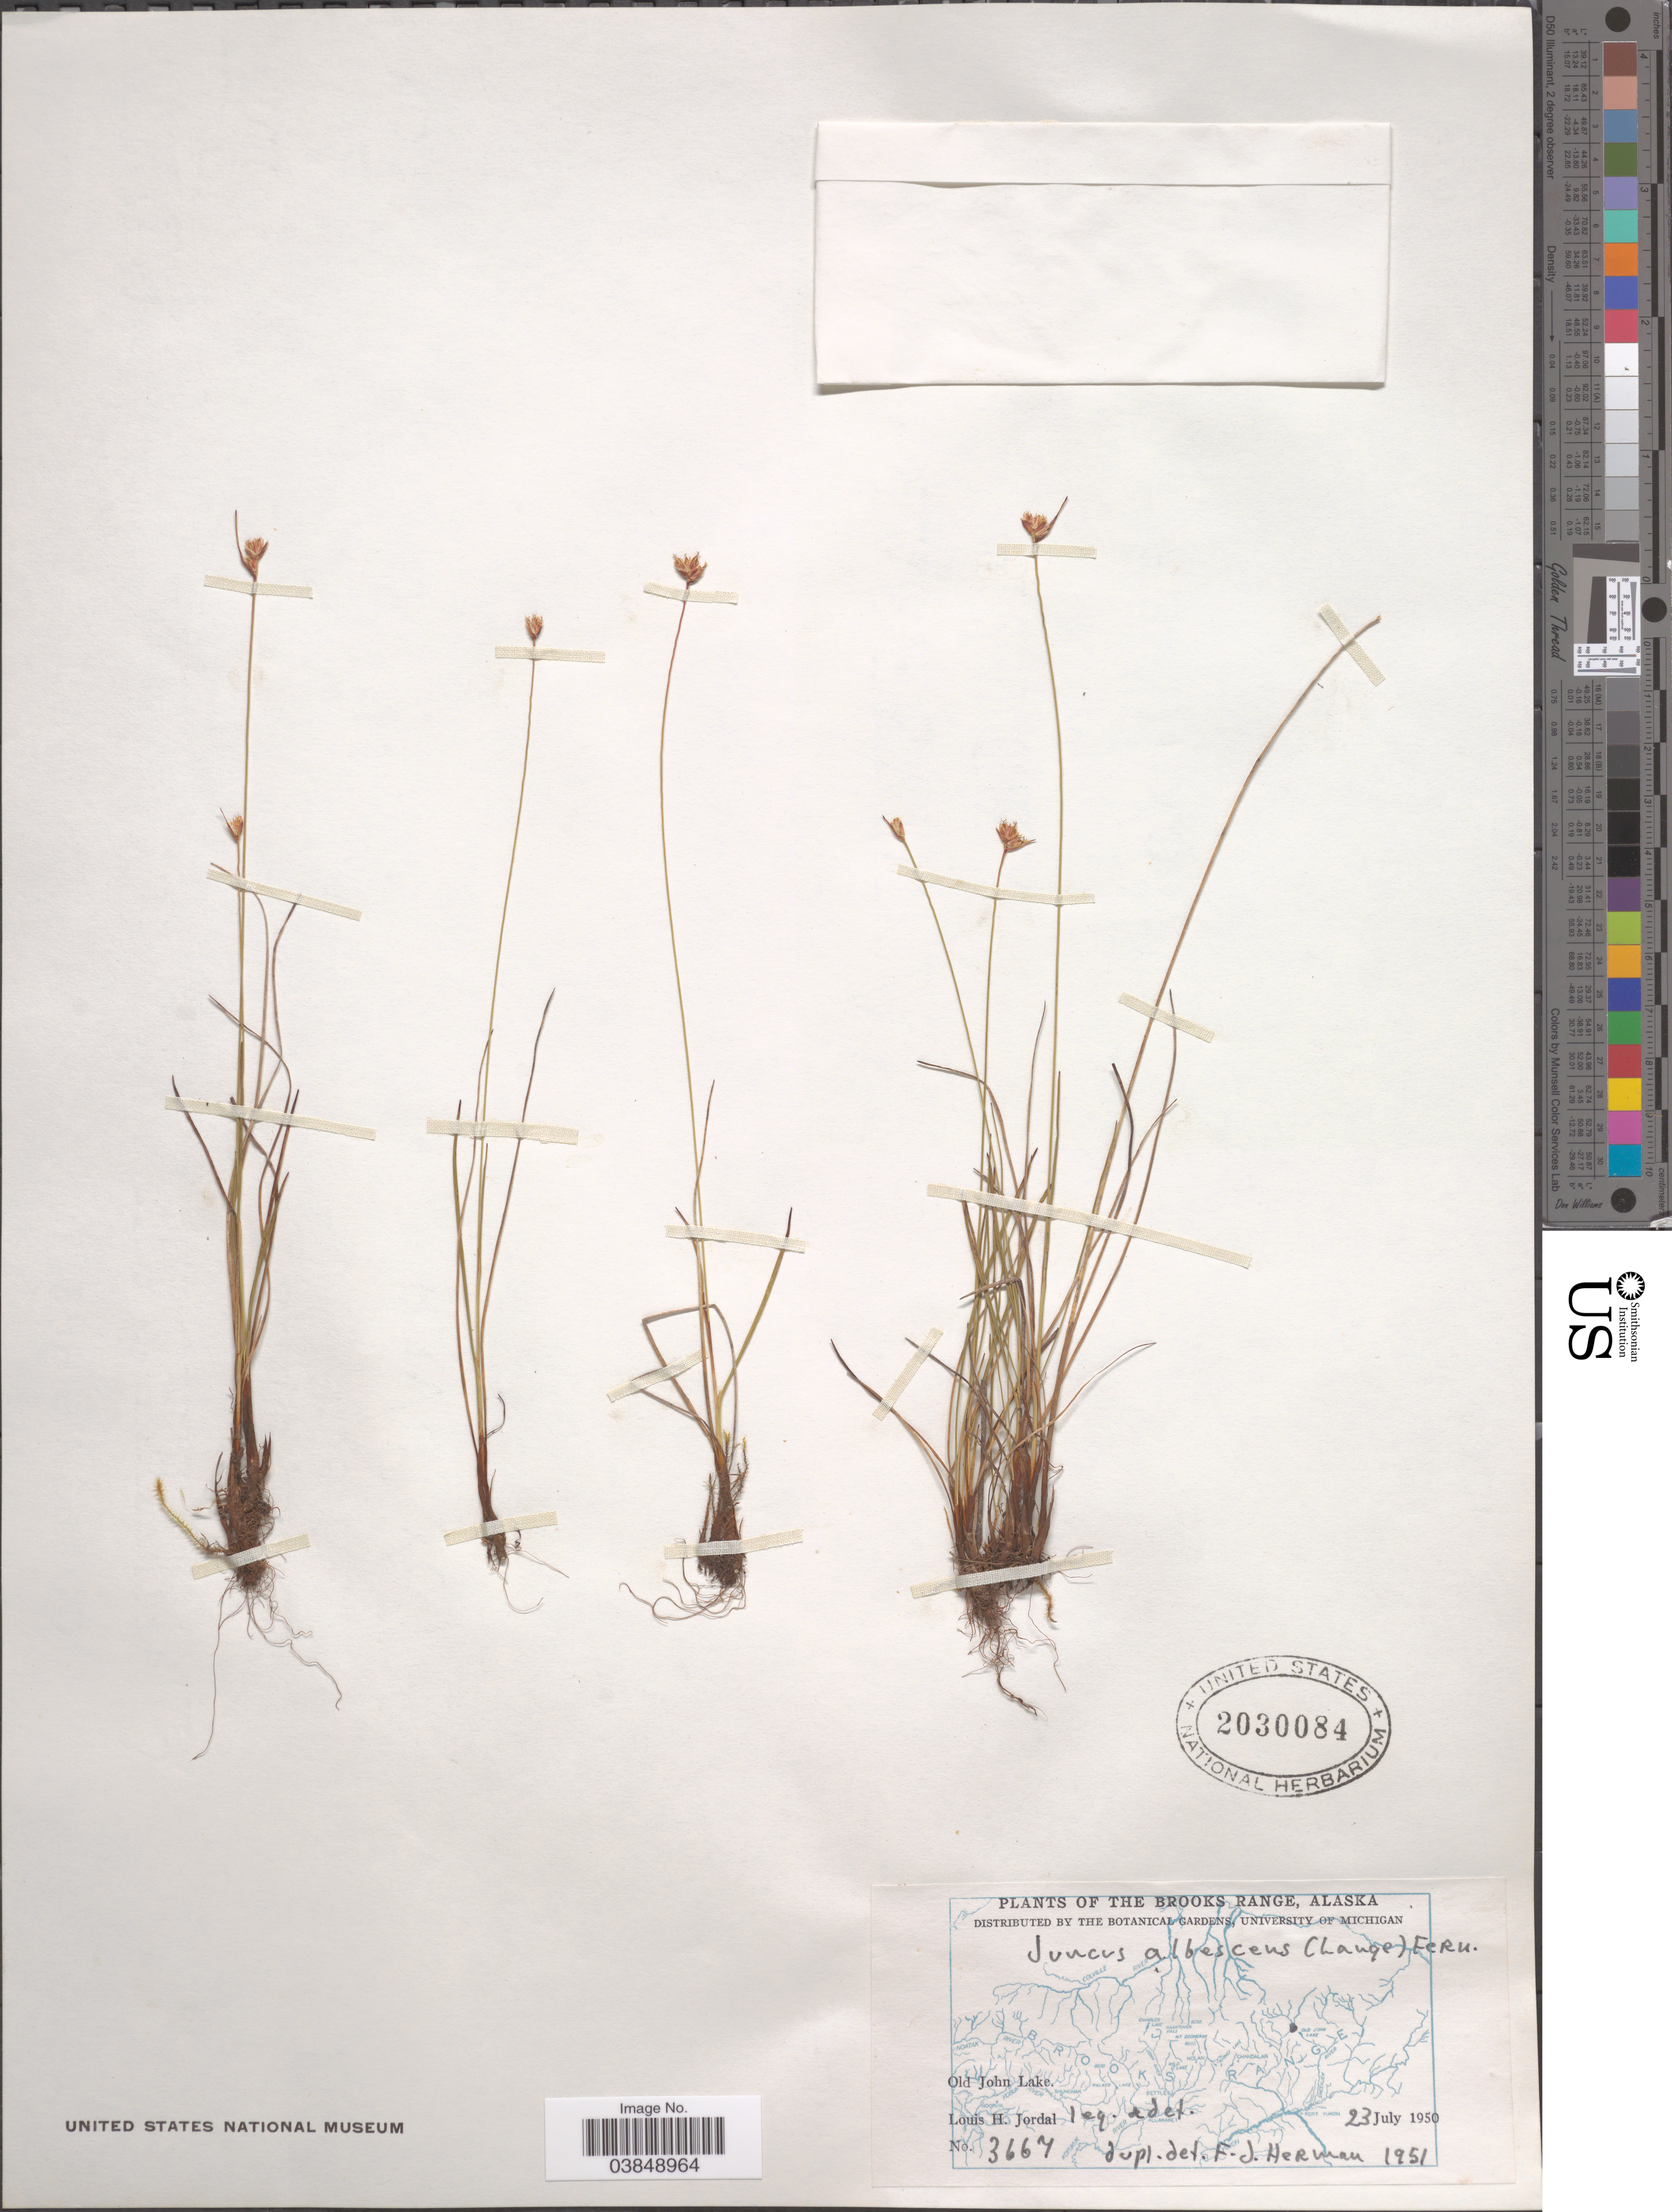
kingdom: Plantae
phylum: Tracheophyta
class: Liliopsida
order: Poales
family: Juncaceae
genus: Juncus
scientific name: Juncus albescens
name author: Fernald & Lange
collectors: L. Jordal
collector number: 3667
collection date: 1950-07-23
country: United States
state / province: Alaska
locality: The Brooks Range. Old John Lake.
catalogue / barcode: US 2030084